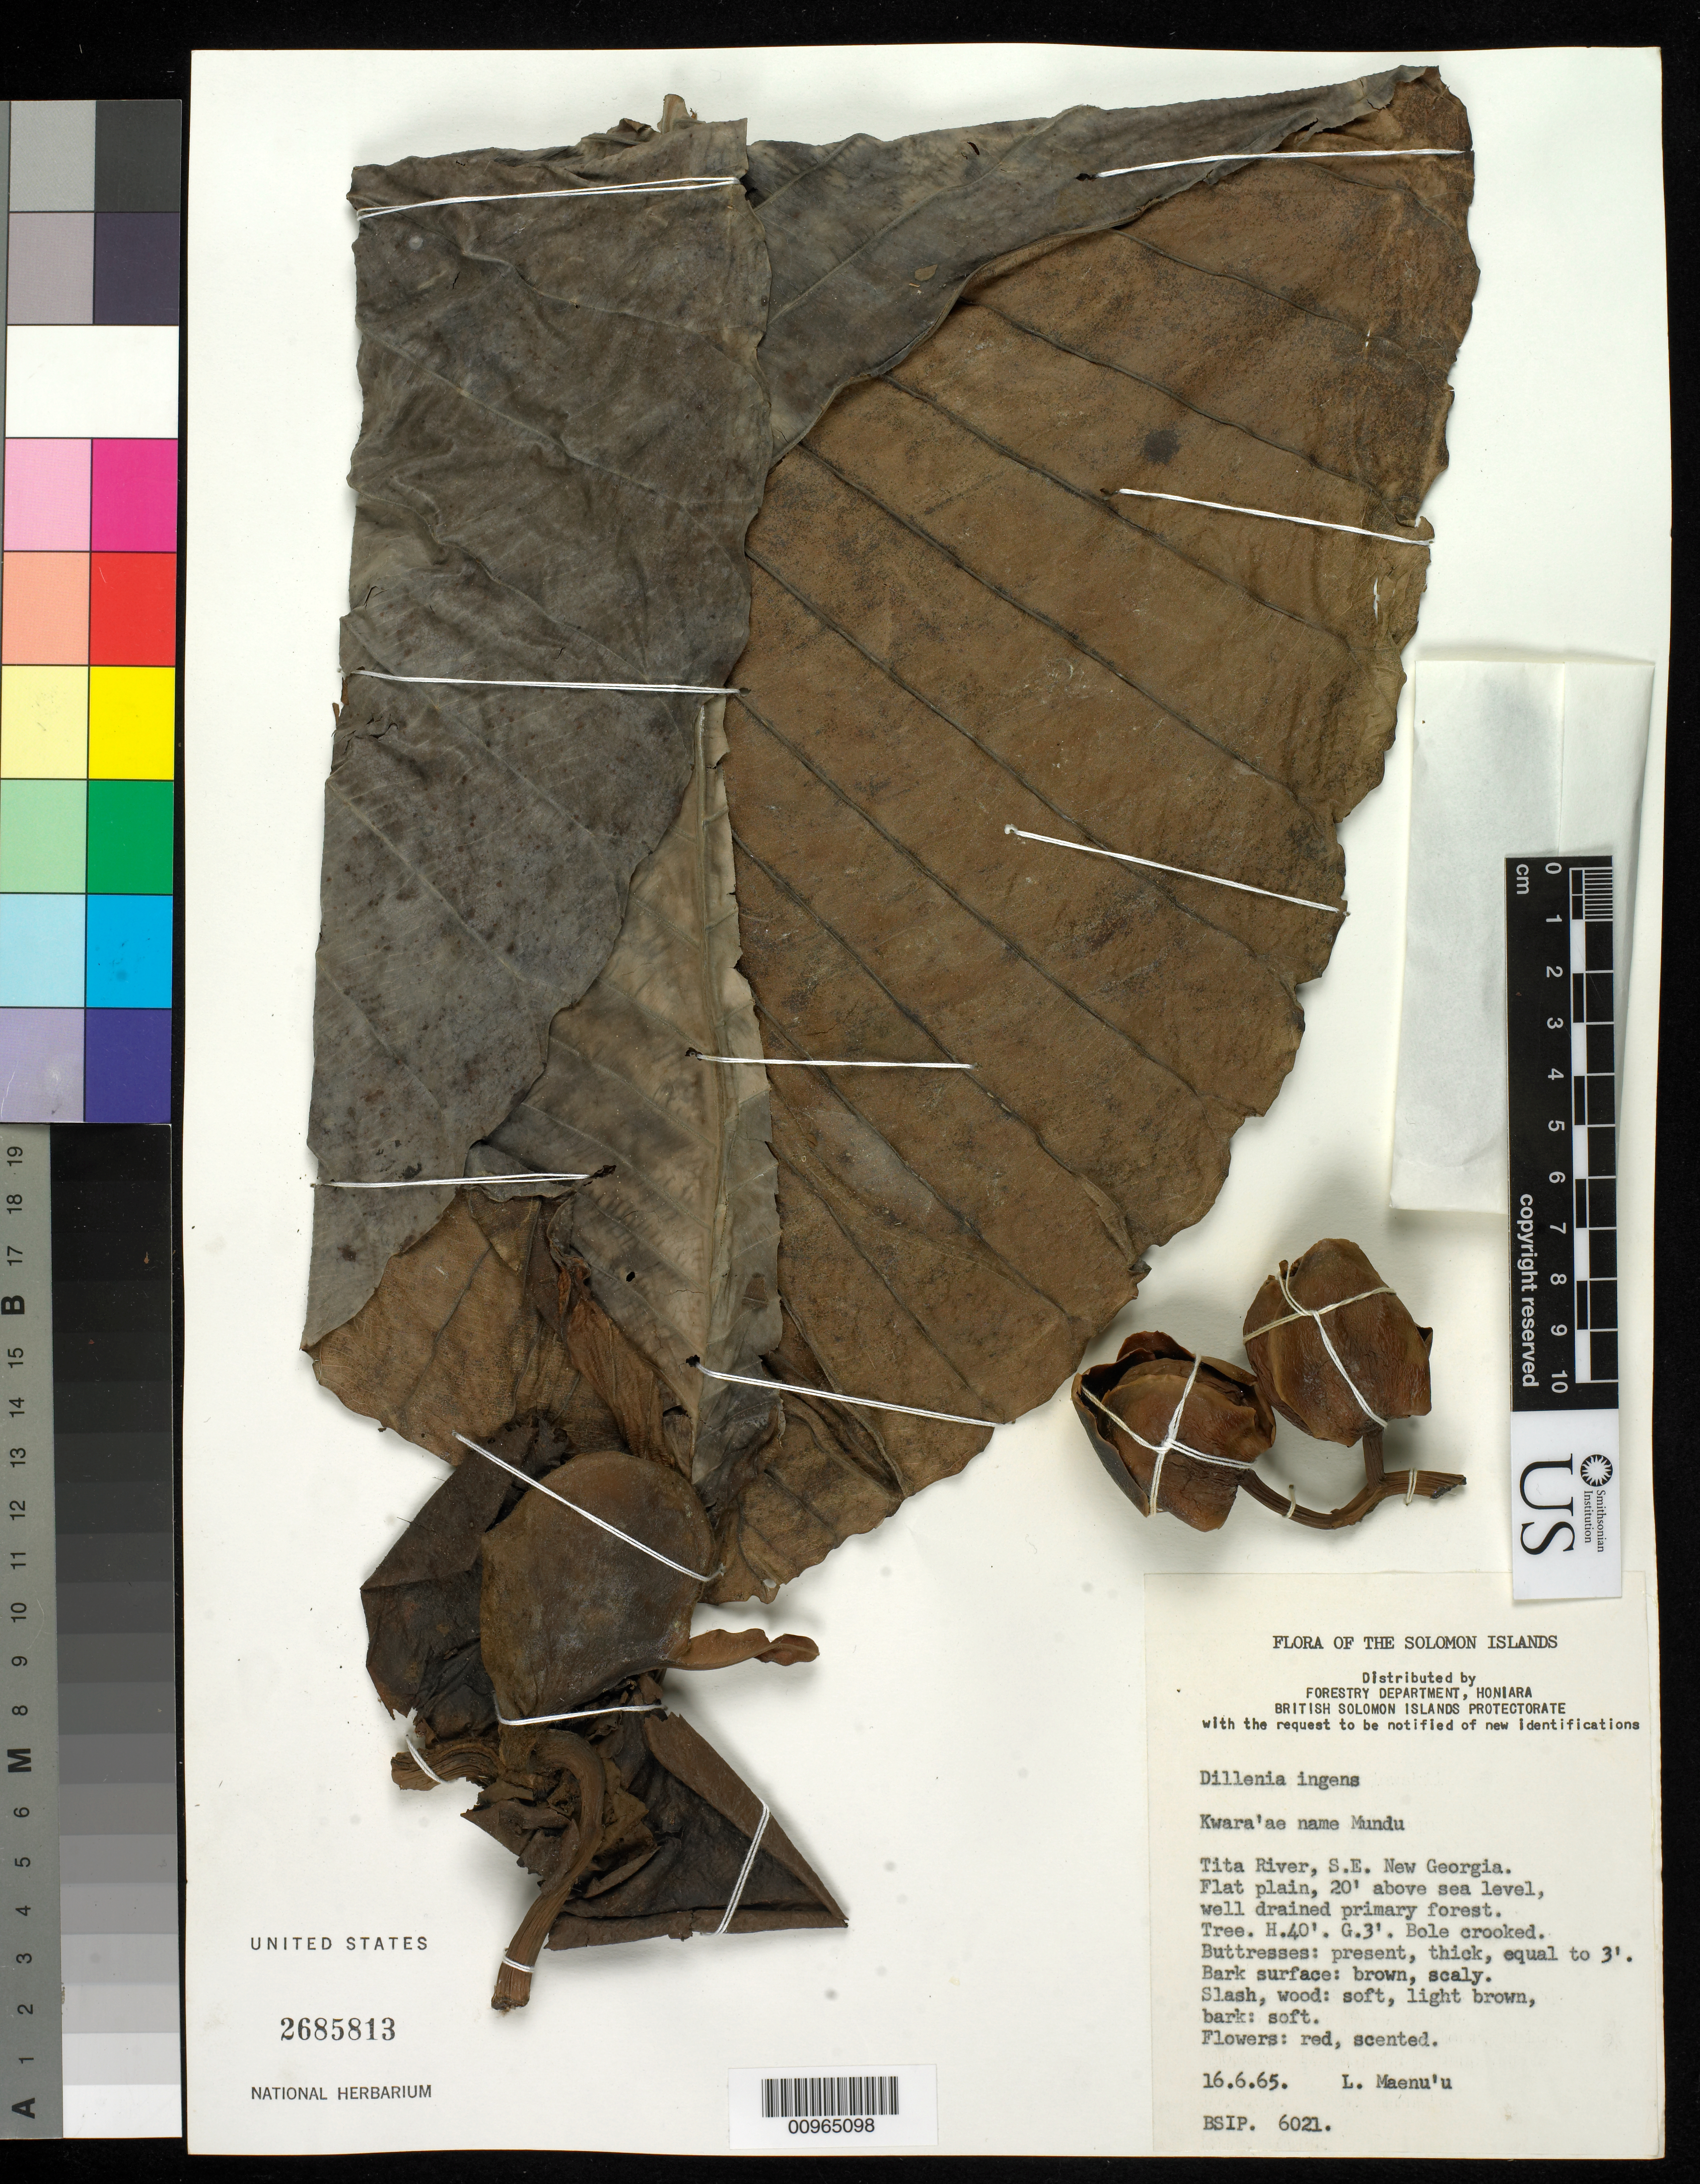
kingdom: Plantae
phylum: Tracheophyta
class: Magnoliopsida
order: Dilleniales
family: Dilleniaceae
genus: Dillenia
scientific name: Dillenia ingens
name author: B.L. Burtt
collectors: L. Maenu'u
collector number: BSIP 6021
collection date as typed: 16 Jun 1965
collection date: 1965-06-16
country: Solomon Islands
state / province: Western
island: New Georgia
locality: Tita River, SE New Georgia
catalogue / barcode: US 2685813